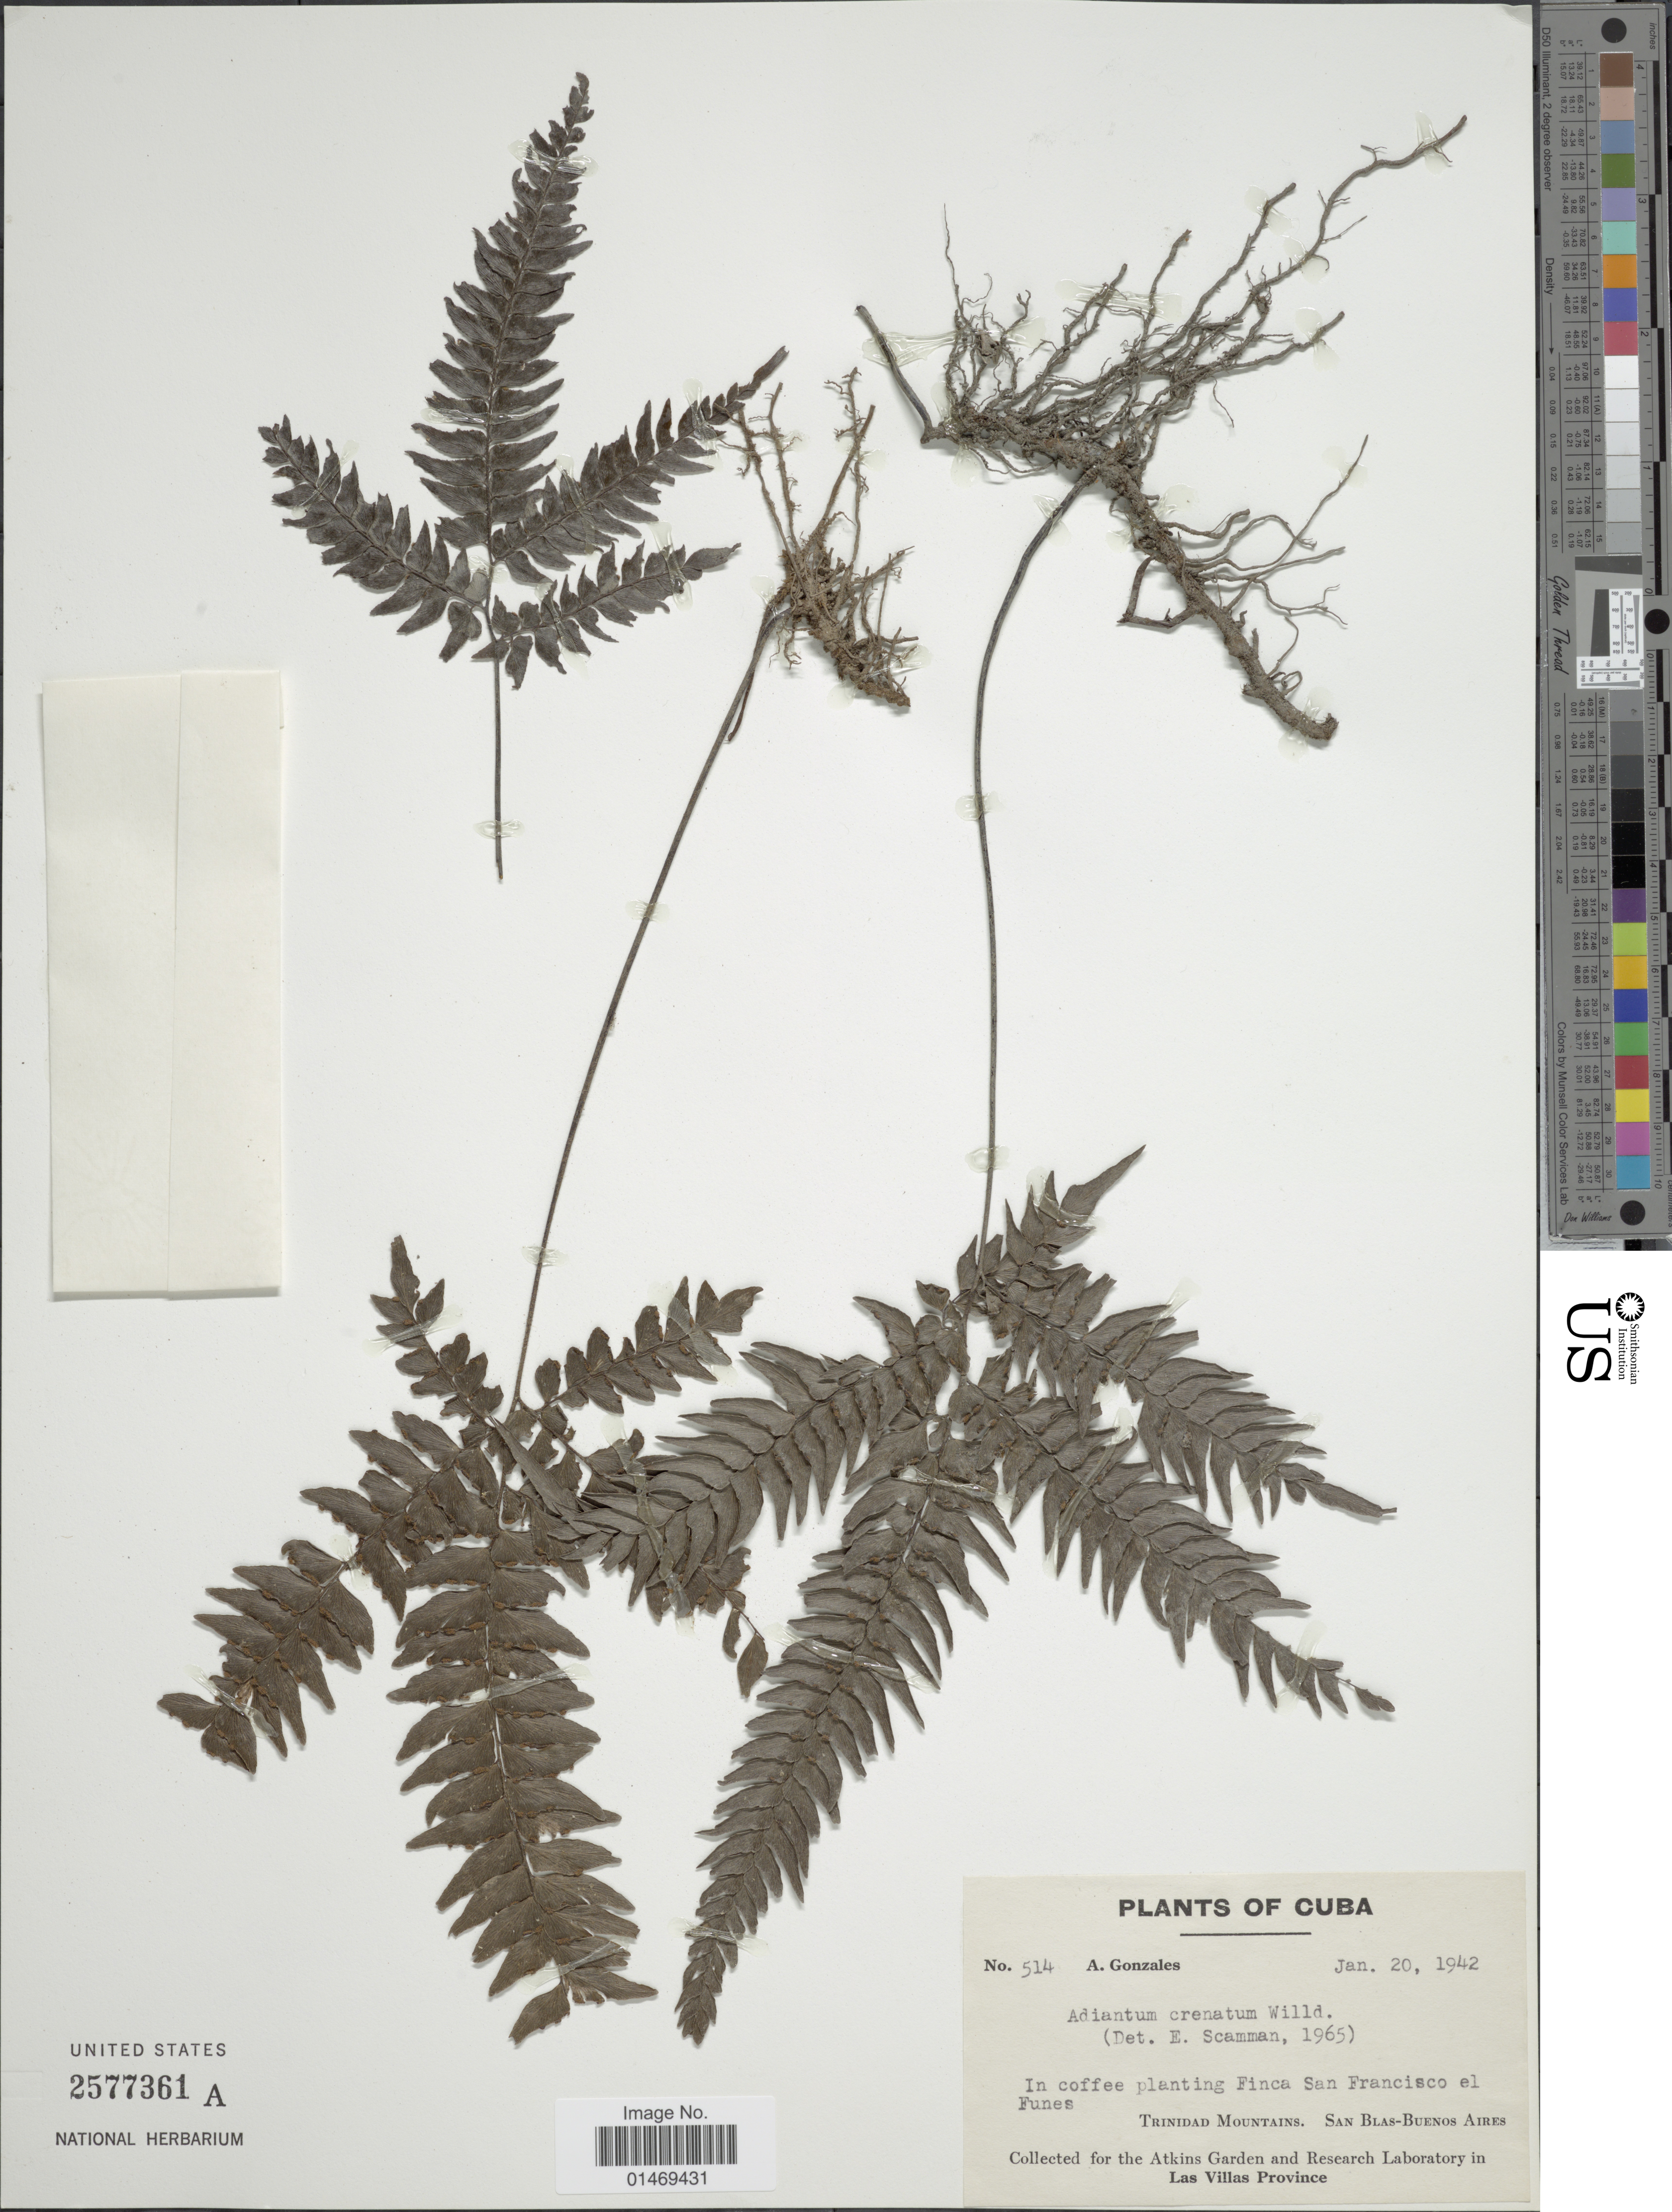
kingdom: Plantae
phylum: Tracheophyta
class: Polypodiopsida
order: Polypodiales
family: Pteridaceae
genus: Adiantum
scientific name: Adiantum pyramidale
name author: (L.) Willd.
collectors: A. Gonzáles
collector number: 514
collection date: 1942-01-20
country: Cuba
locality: Trinidad Mountains, San Blas-Buenos Aires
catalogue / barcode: US 2577361A